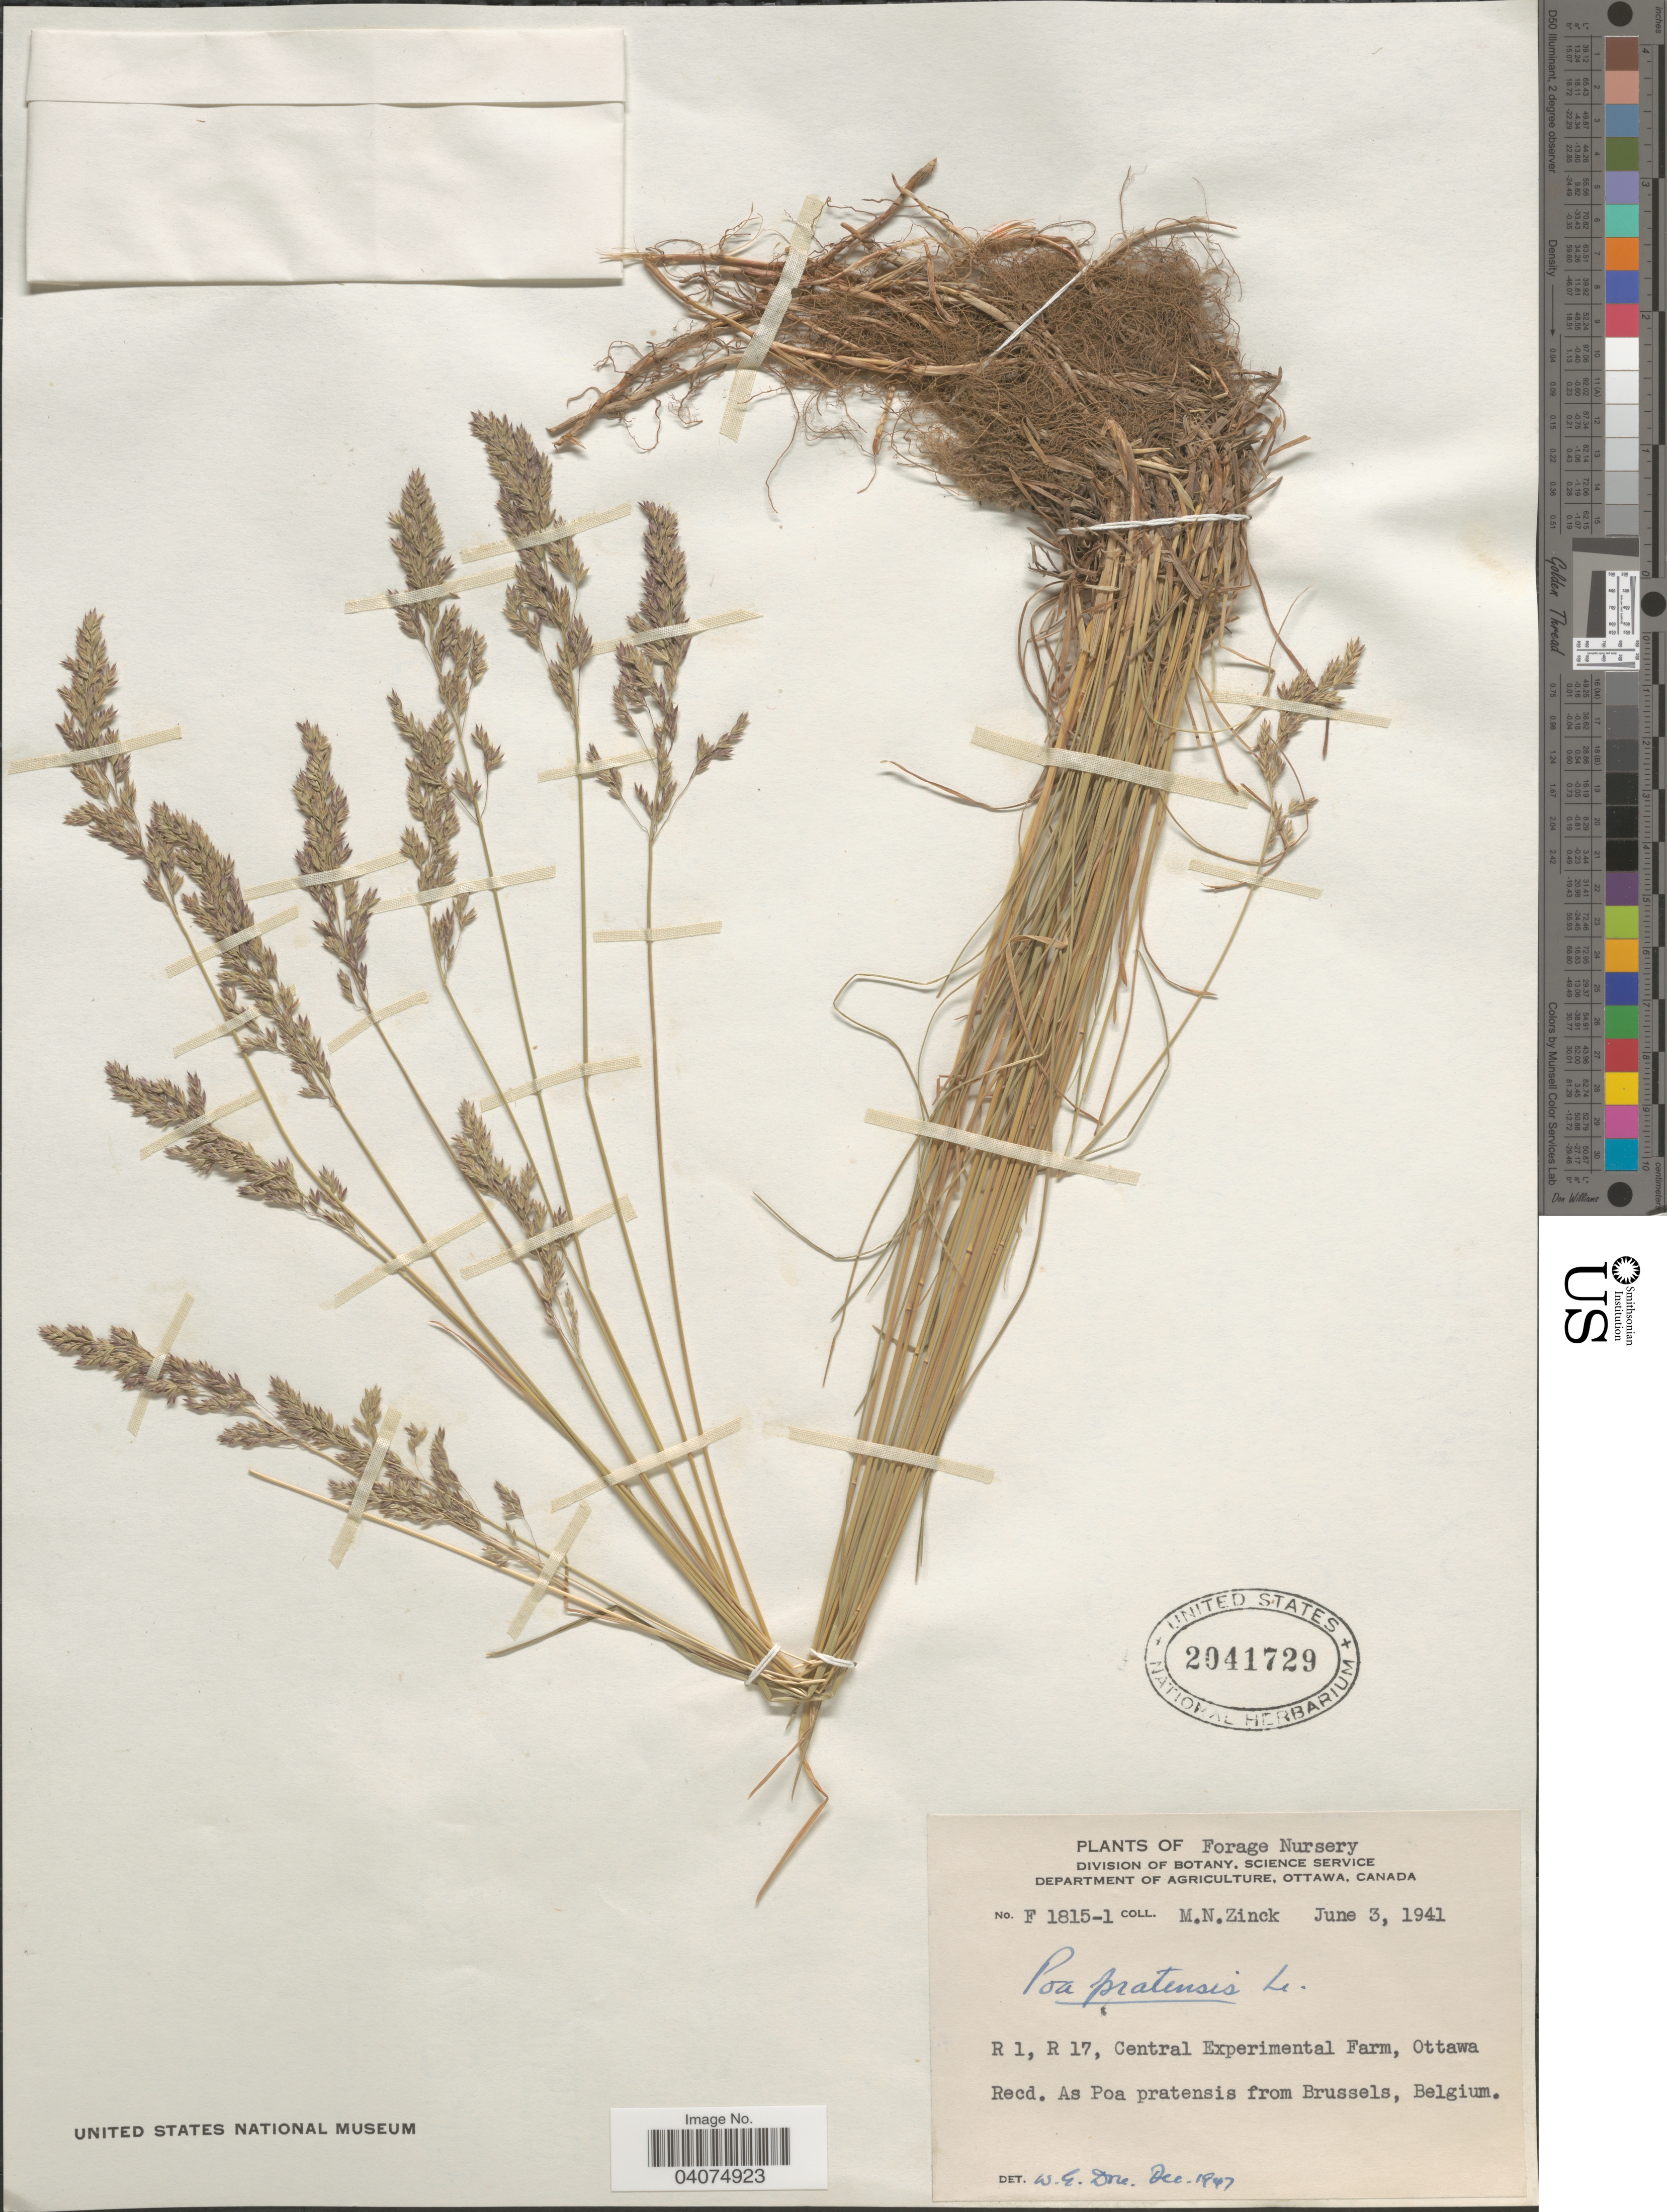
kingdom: Plantae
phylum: Tracheophyta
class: Liliopsida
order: Poales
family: Poaceae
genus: Poa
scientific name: Poa pratensis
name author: L.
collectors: M. Zinck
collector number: F1815-1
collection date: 1941-06-03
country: Canada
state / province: Ontario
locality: Forage Nursery. R 1, R 17, Central Experimental Farm, Ottawa.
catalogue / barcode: US 2041729